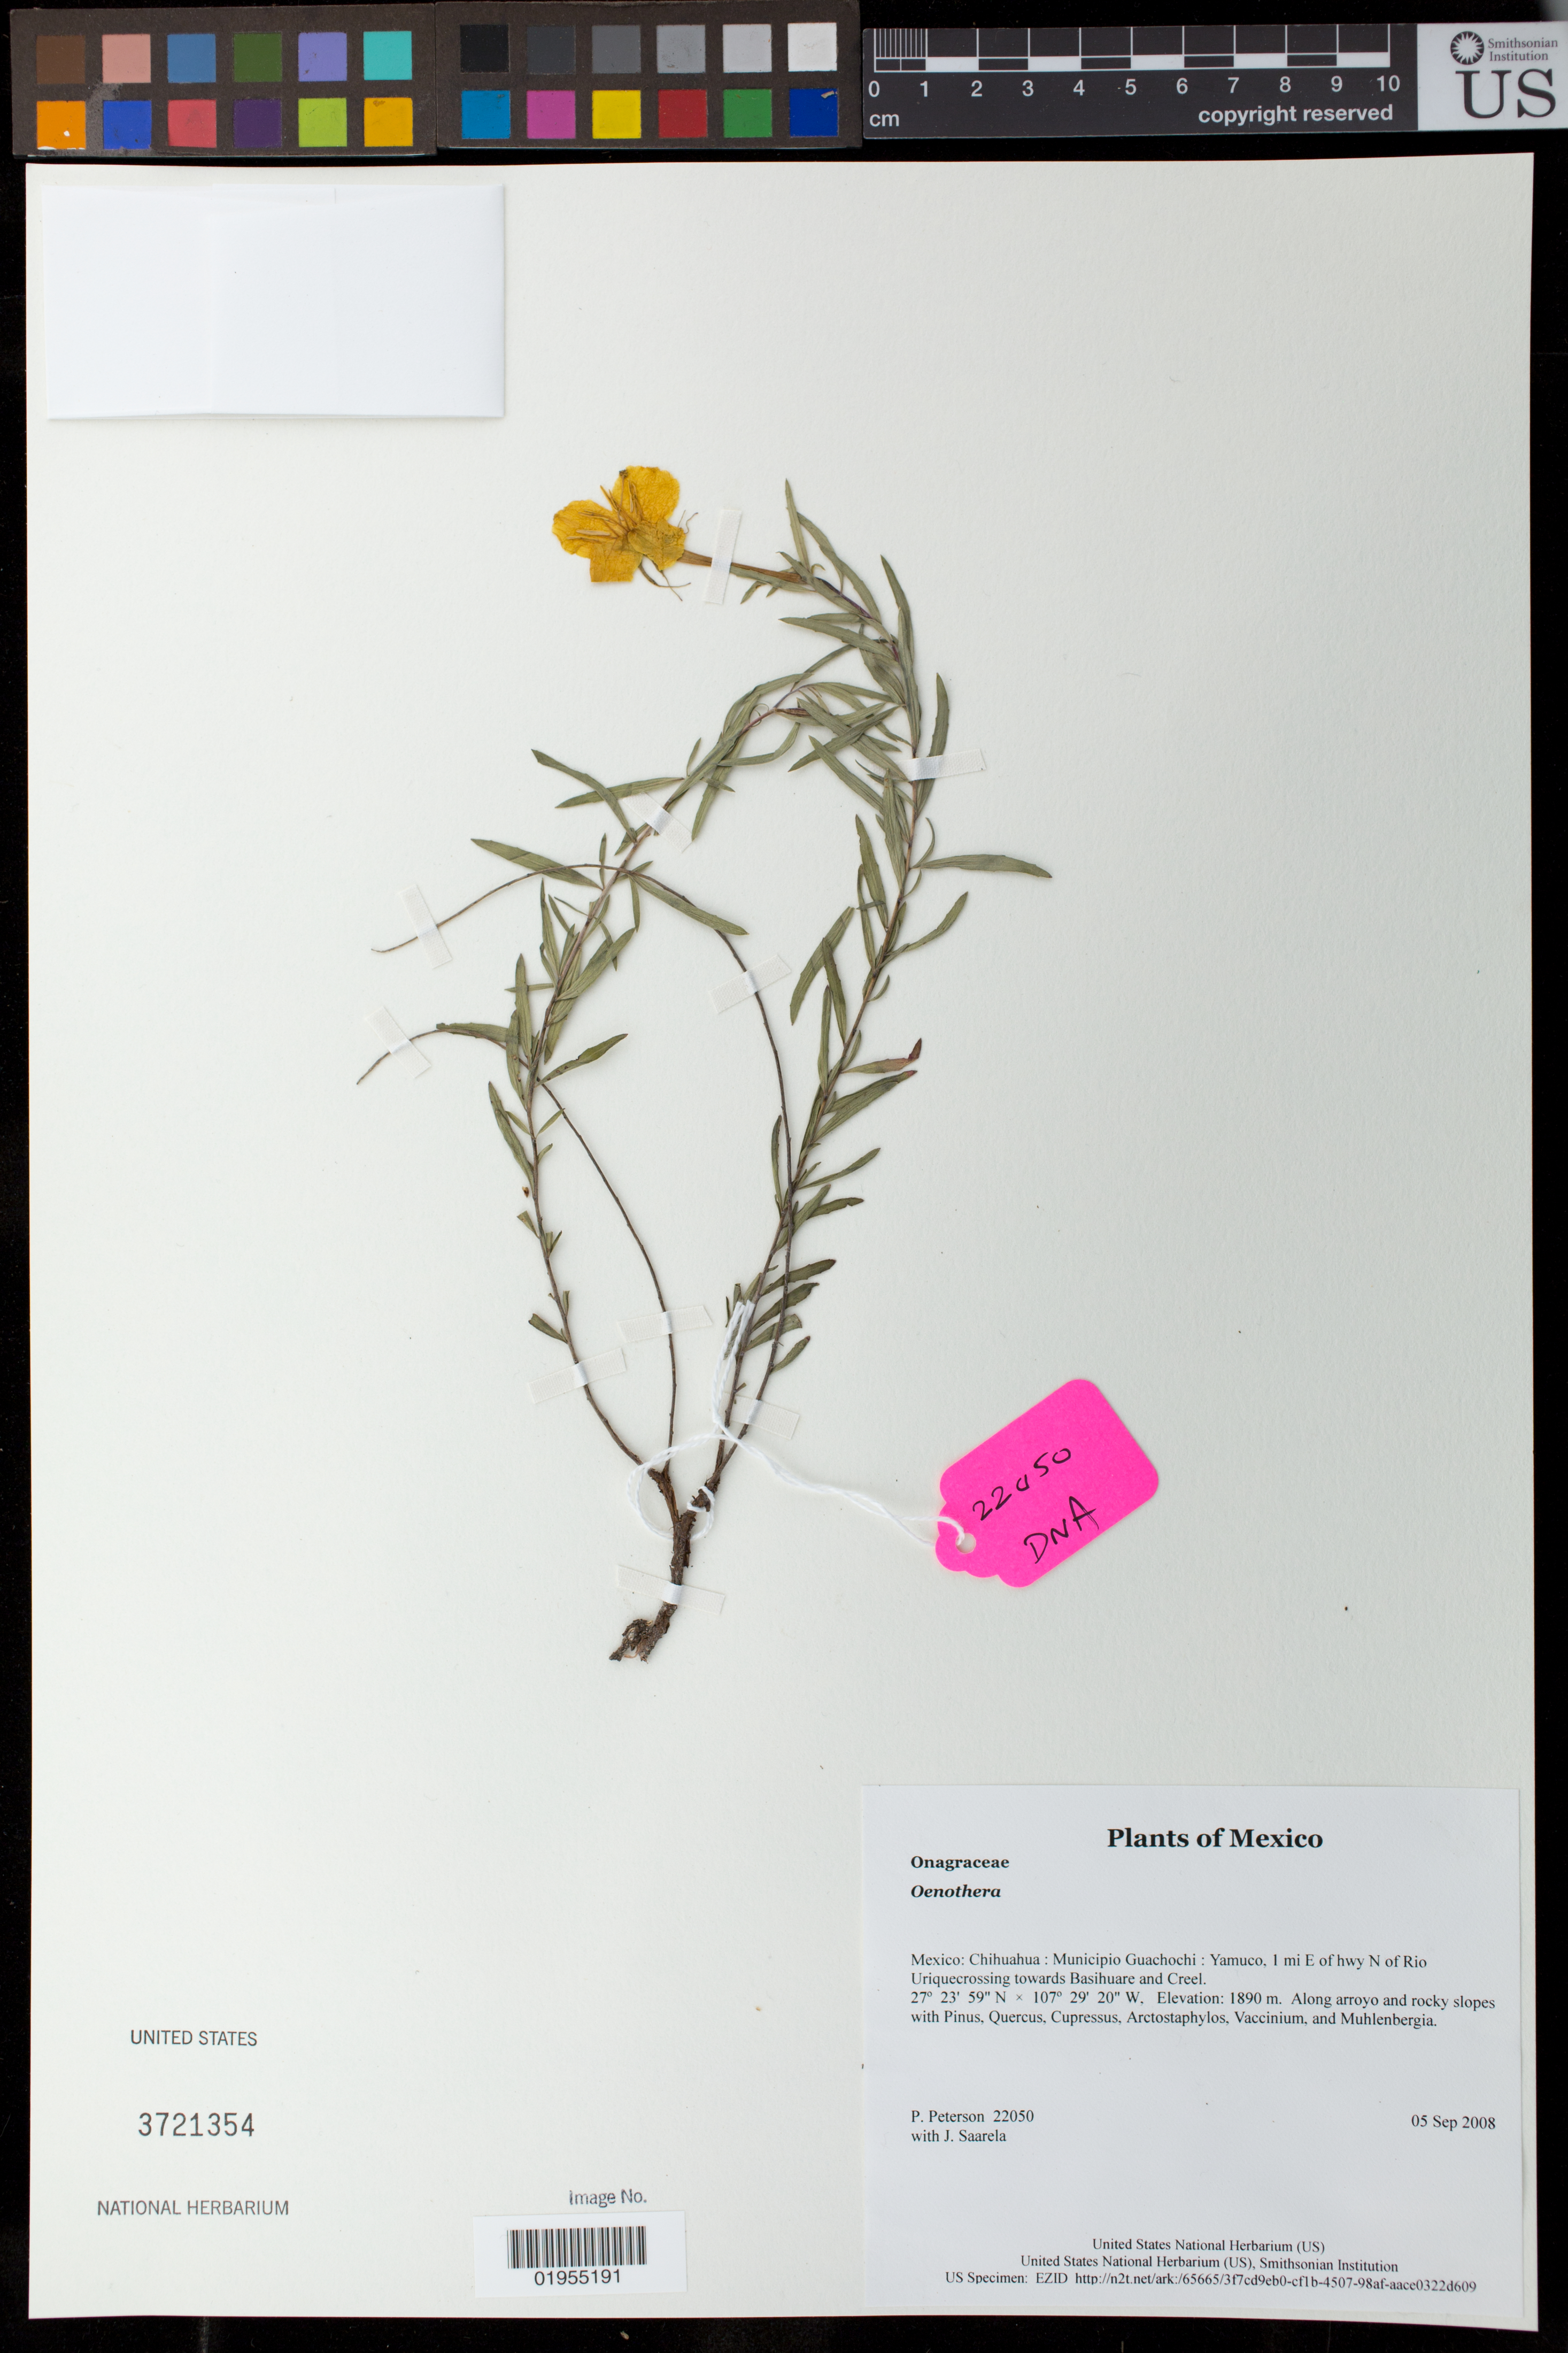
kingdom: Plantae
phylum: Tracheophyta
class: Magnoliopsida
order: Myrtales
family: Onagraceae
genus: Oenothera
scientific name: Oenothera hartwegii subsp. hartwegii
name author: Benth.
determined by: Wagner, W. L., (BOT), Smithsonian Institution - National Museum of Natural History (UNITED STATES)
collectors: P. M. Peterson & J. Saarela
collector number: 22050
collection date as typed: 05 Sep 2008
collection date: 2008-09-05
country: Mexico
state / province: Chihuahua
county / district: Municipio Guachochi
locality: Yamuco, 1 mi E of hwy N of Rio Uriquecrossing towards Basihuare and Creel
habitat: Along arroyo and rocky slopes with Pinus, Quercus, Cupressus, Arctostaphylos, Vaccinium, and Muhlenbergia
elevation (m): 1890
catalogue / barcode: US 3721354